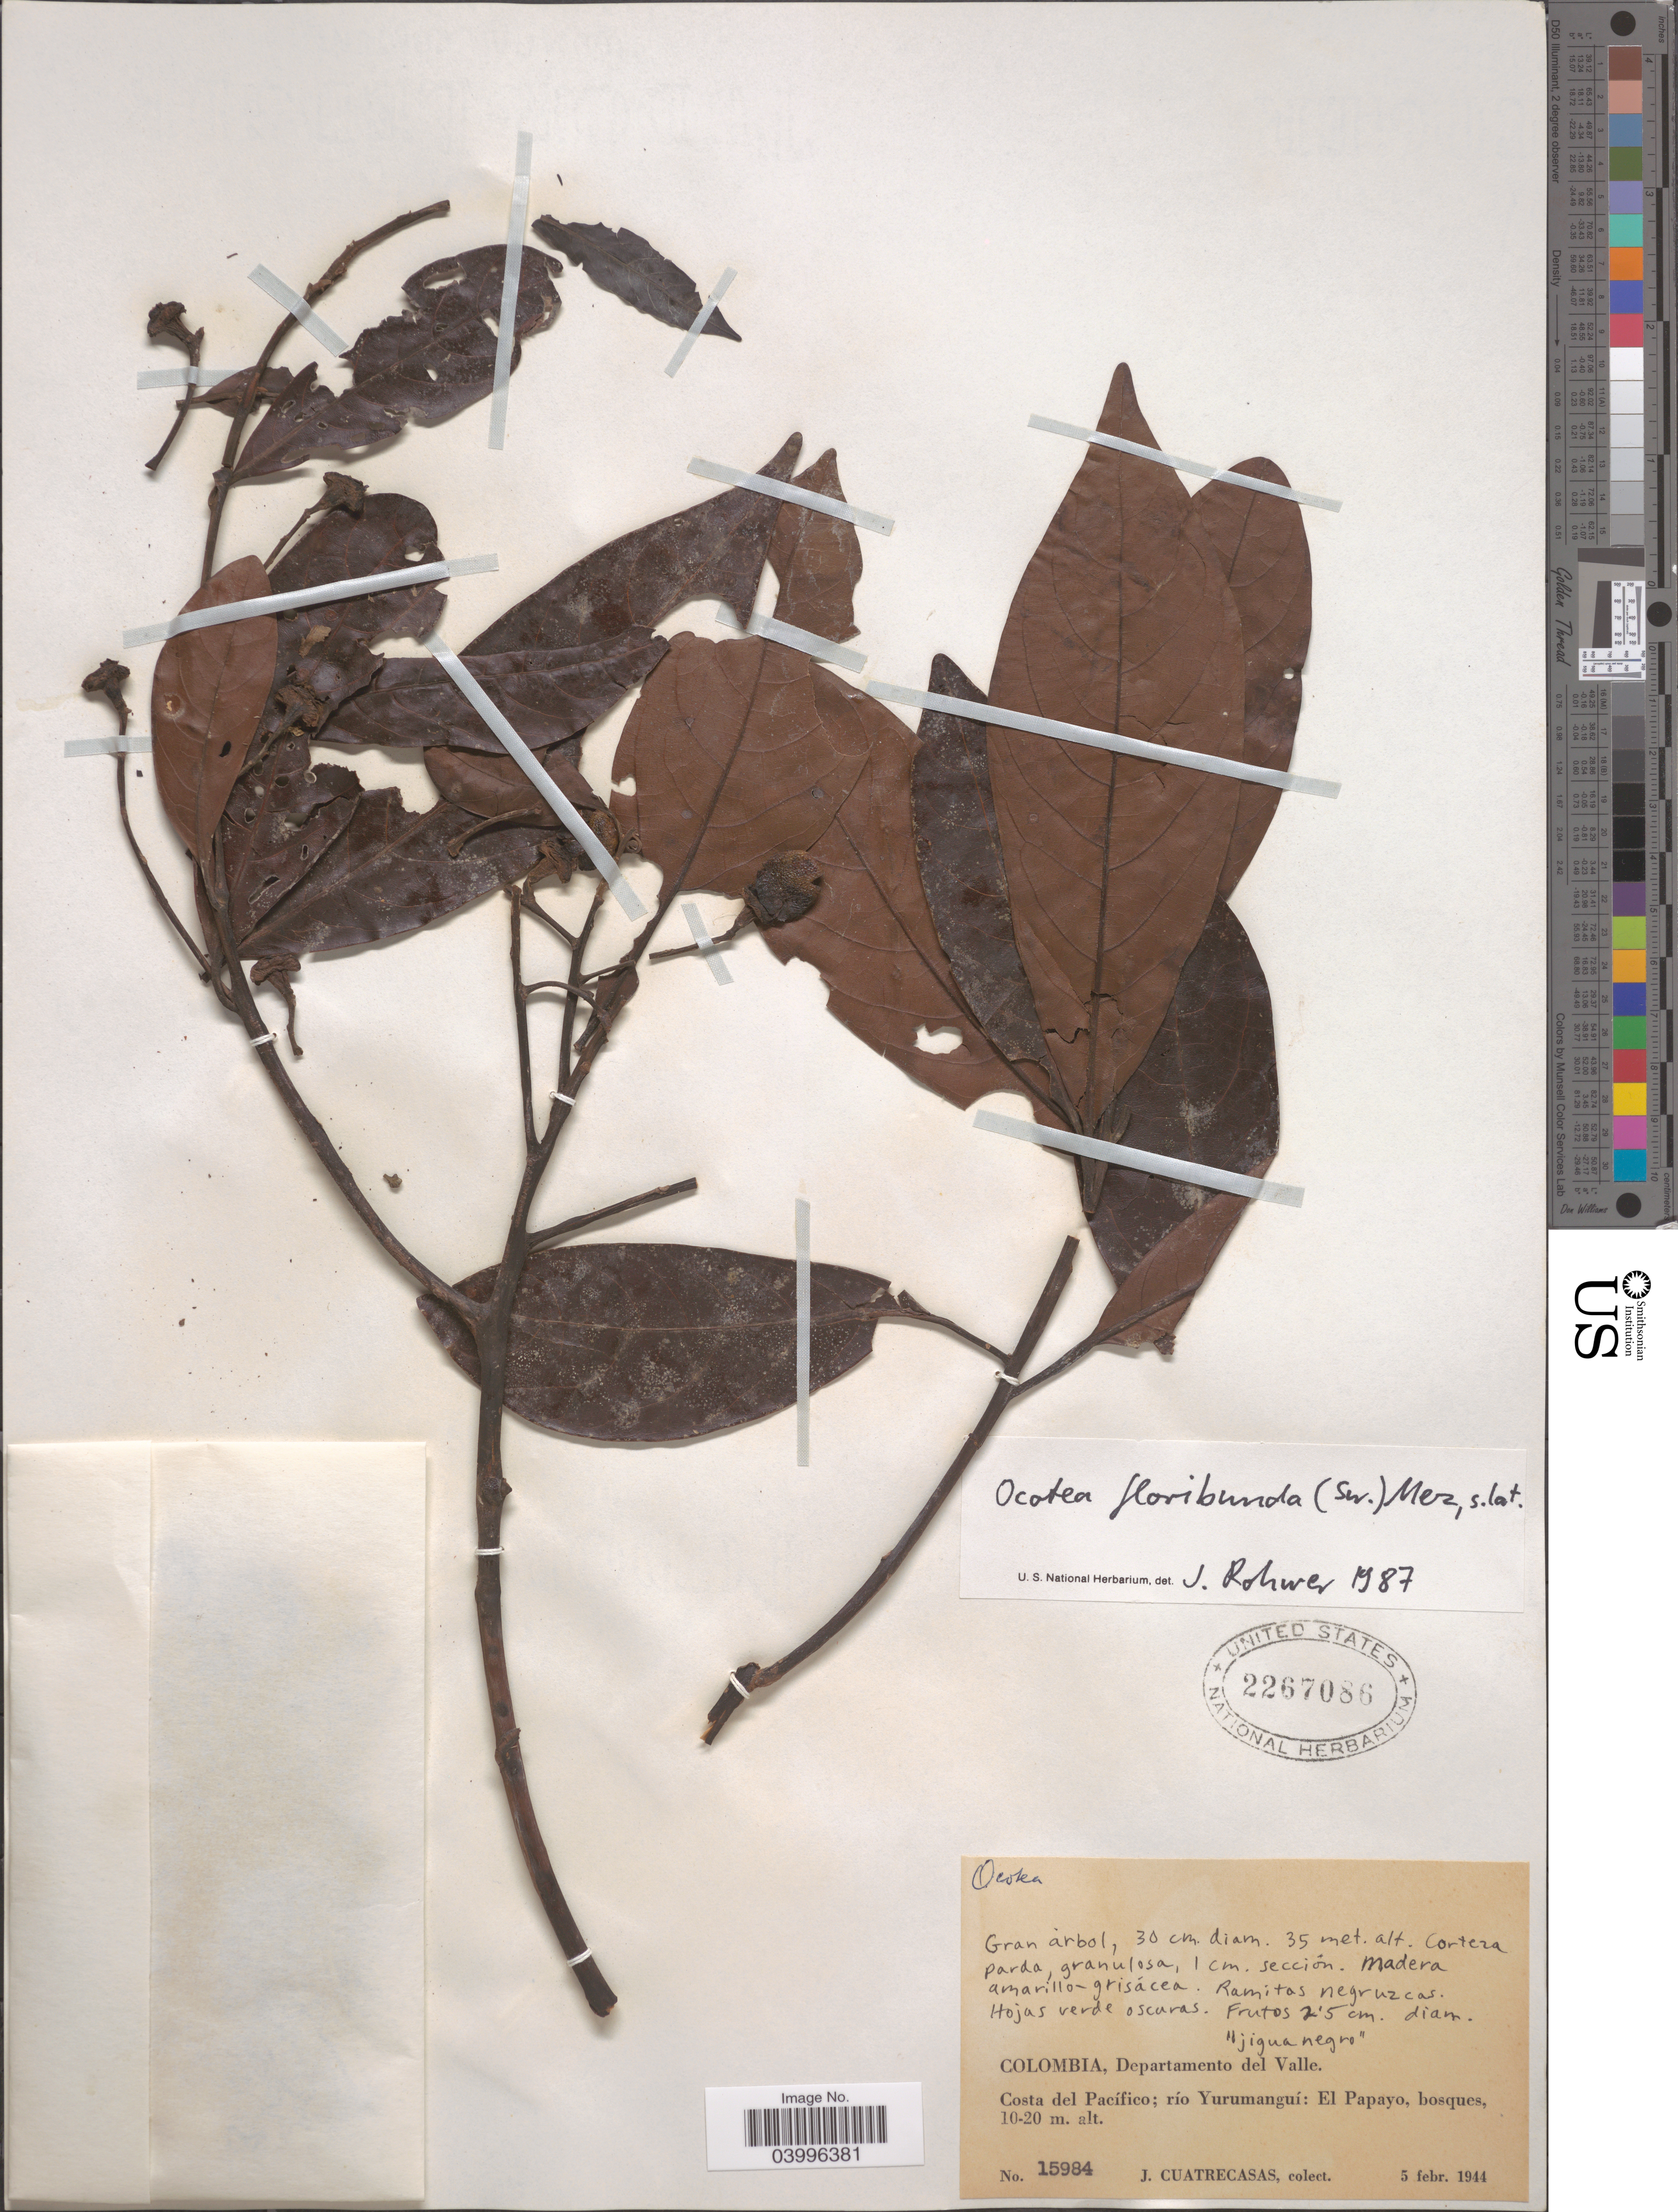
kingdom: Plantae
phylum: Tracheophyta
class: Magnoliopsida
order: Laurales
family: Lauraceae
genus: Ocotea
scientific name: Ocotea floribunda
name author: (Sw.) Mez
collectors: J. Cuatrecasas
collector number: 15984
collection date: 1944-02-05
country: Colombia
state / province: Valle del Cauca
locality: Departamento del Valle. Costa del Pacífico; río Yurumanguí: El Papayo, bosques.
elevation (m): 10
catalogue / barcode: US 2267086